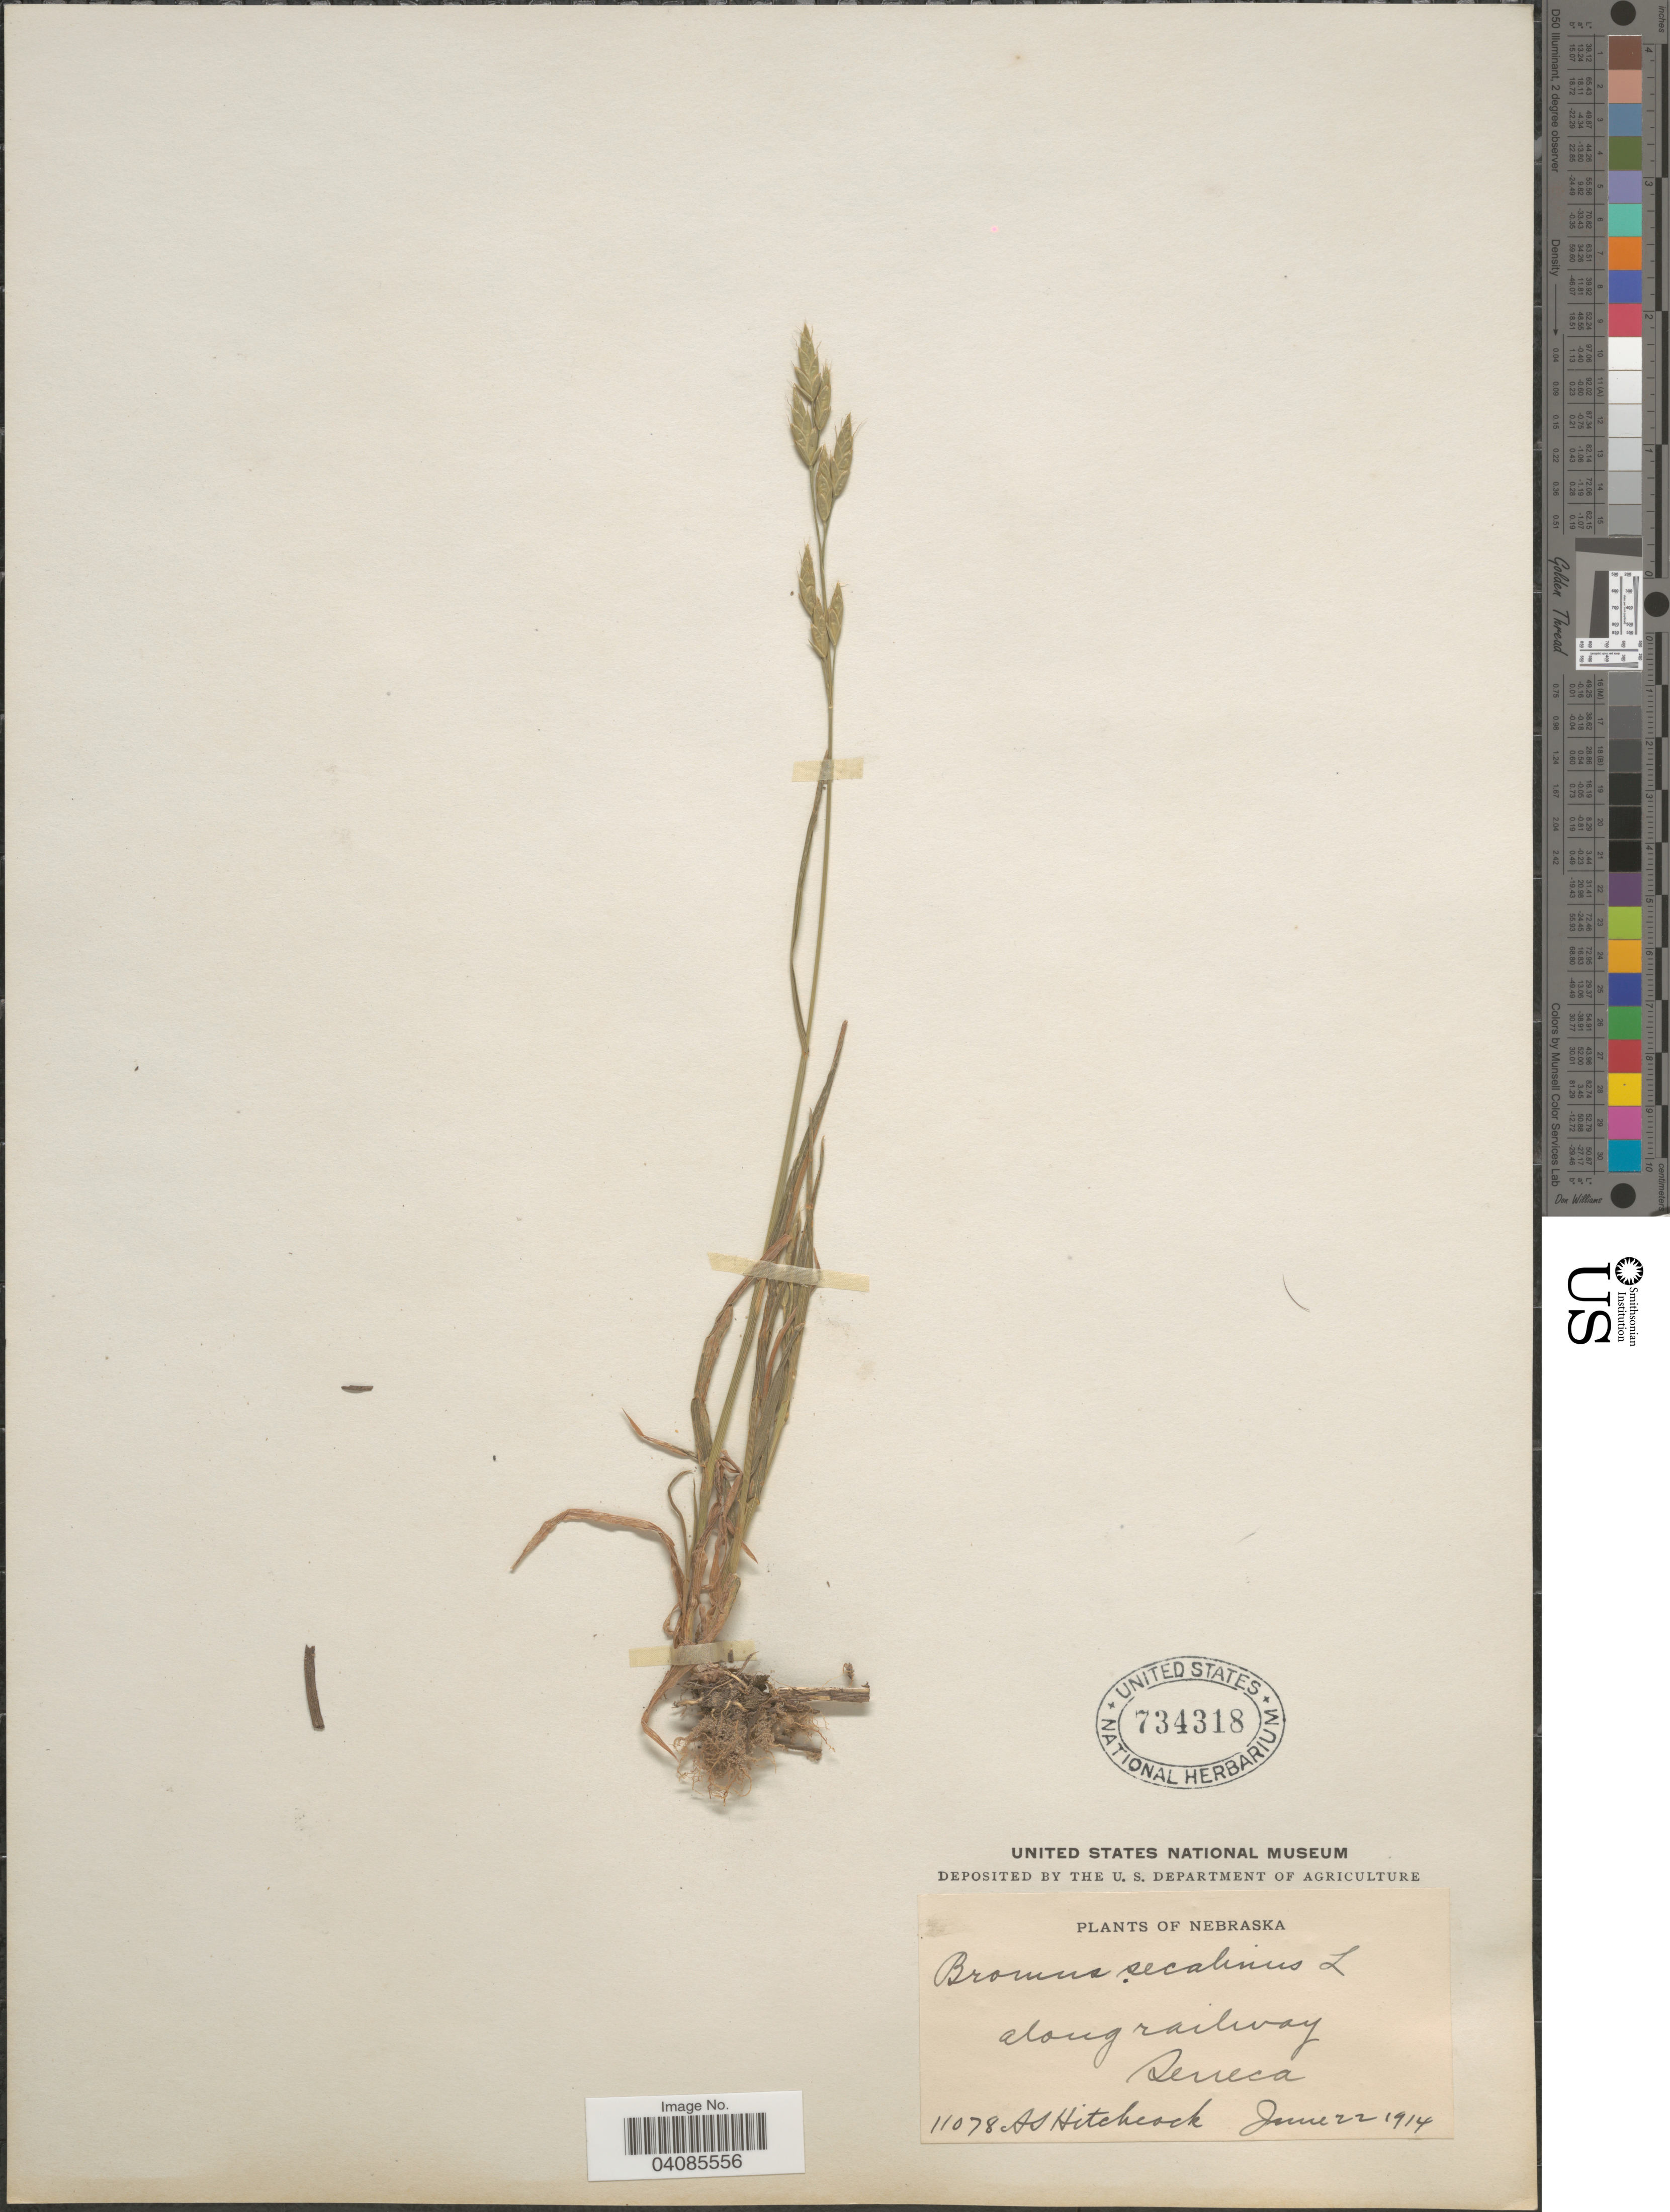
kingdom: Plantae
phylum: Tracheophyta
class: Liliopsida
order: Poales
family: Poaceae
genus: Bromus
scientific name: Bromus secalinus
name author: L.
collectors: A. S. Hitchcock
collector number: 11078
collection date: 1914-06-22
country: United States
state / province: Nebraska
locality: Along railway. Seneca.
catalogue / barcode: US 734318